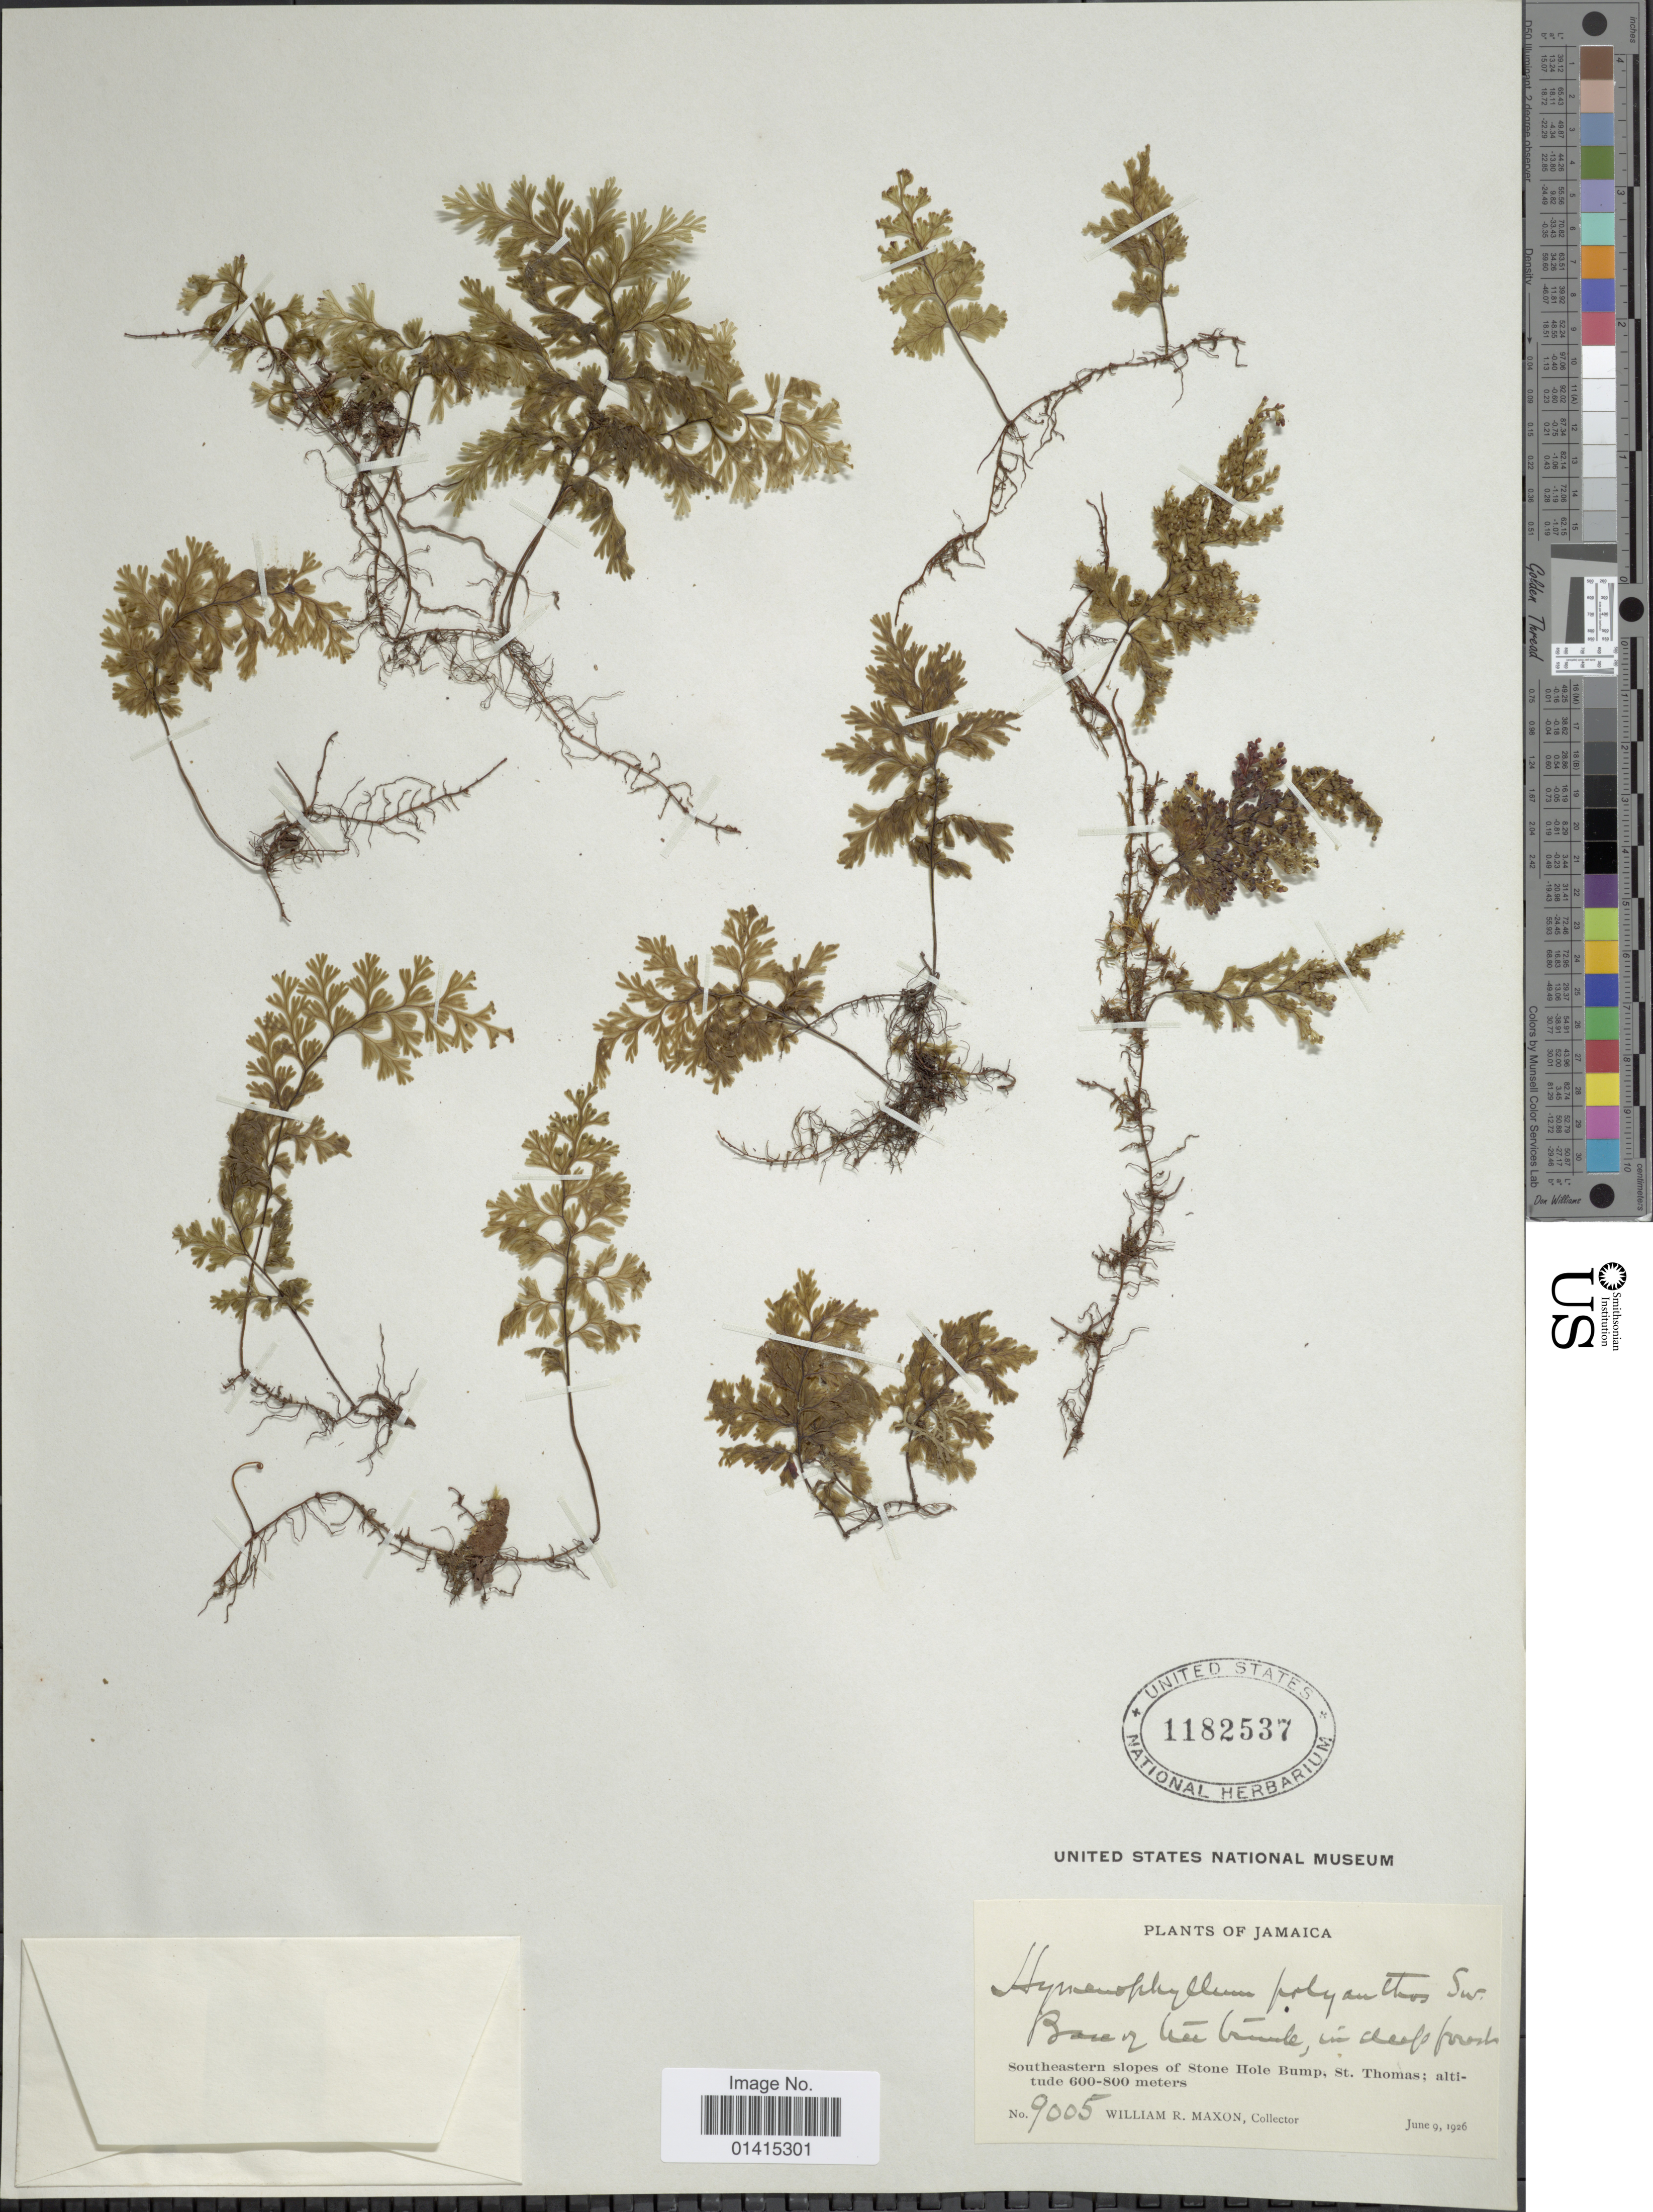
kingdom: Plantae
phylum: Tracheophyta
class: Polypodiopsida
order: Hymenophyllales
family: Hymenophyllaceae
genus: Hymenophyllum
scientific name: Hymenophyllum polyanthos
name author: (Sw.) Sw.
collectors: W. R. Maxon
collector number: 9005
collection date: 1926-06-09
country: Jamaica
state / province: Saint Thomas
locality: Southeastern slopes of Stone Hole Bump, St. Thomas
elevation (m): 600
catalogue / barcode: US 1182537